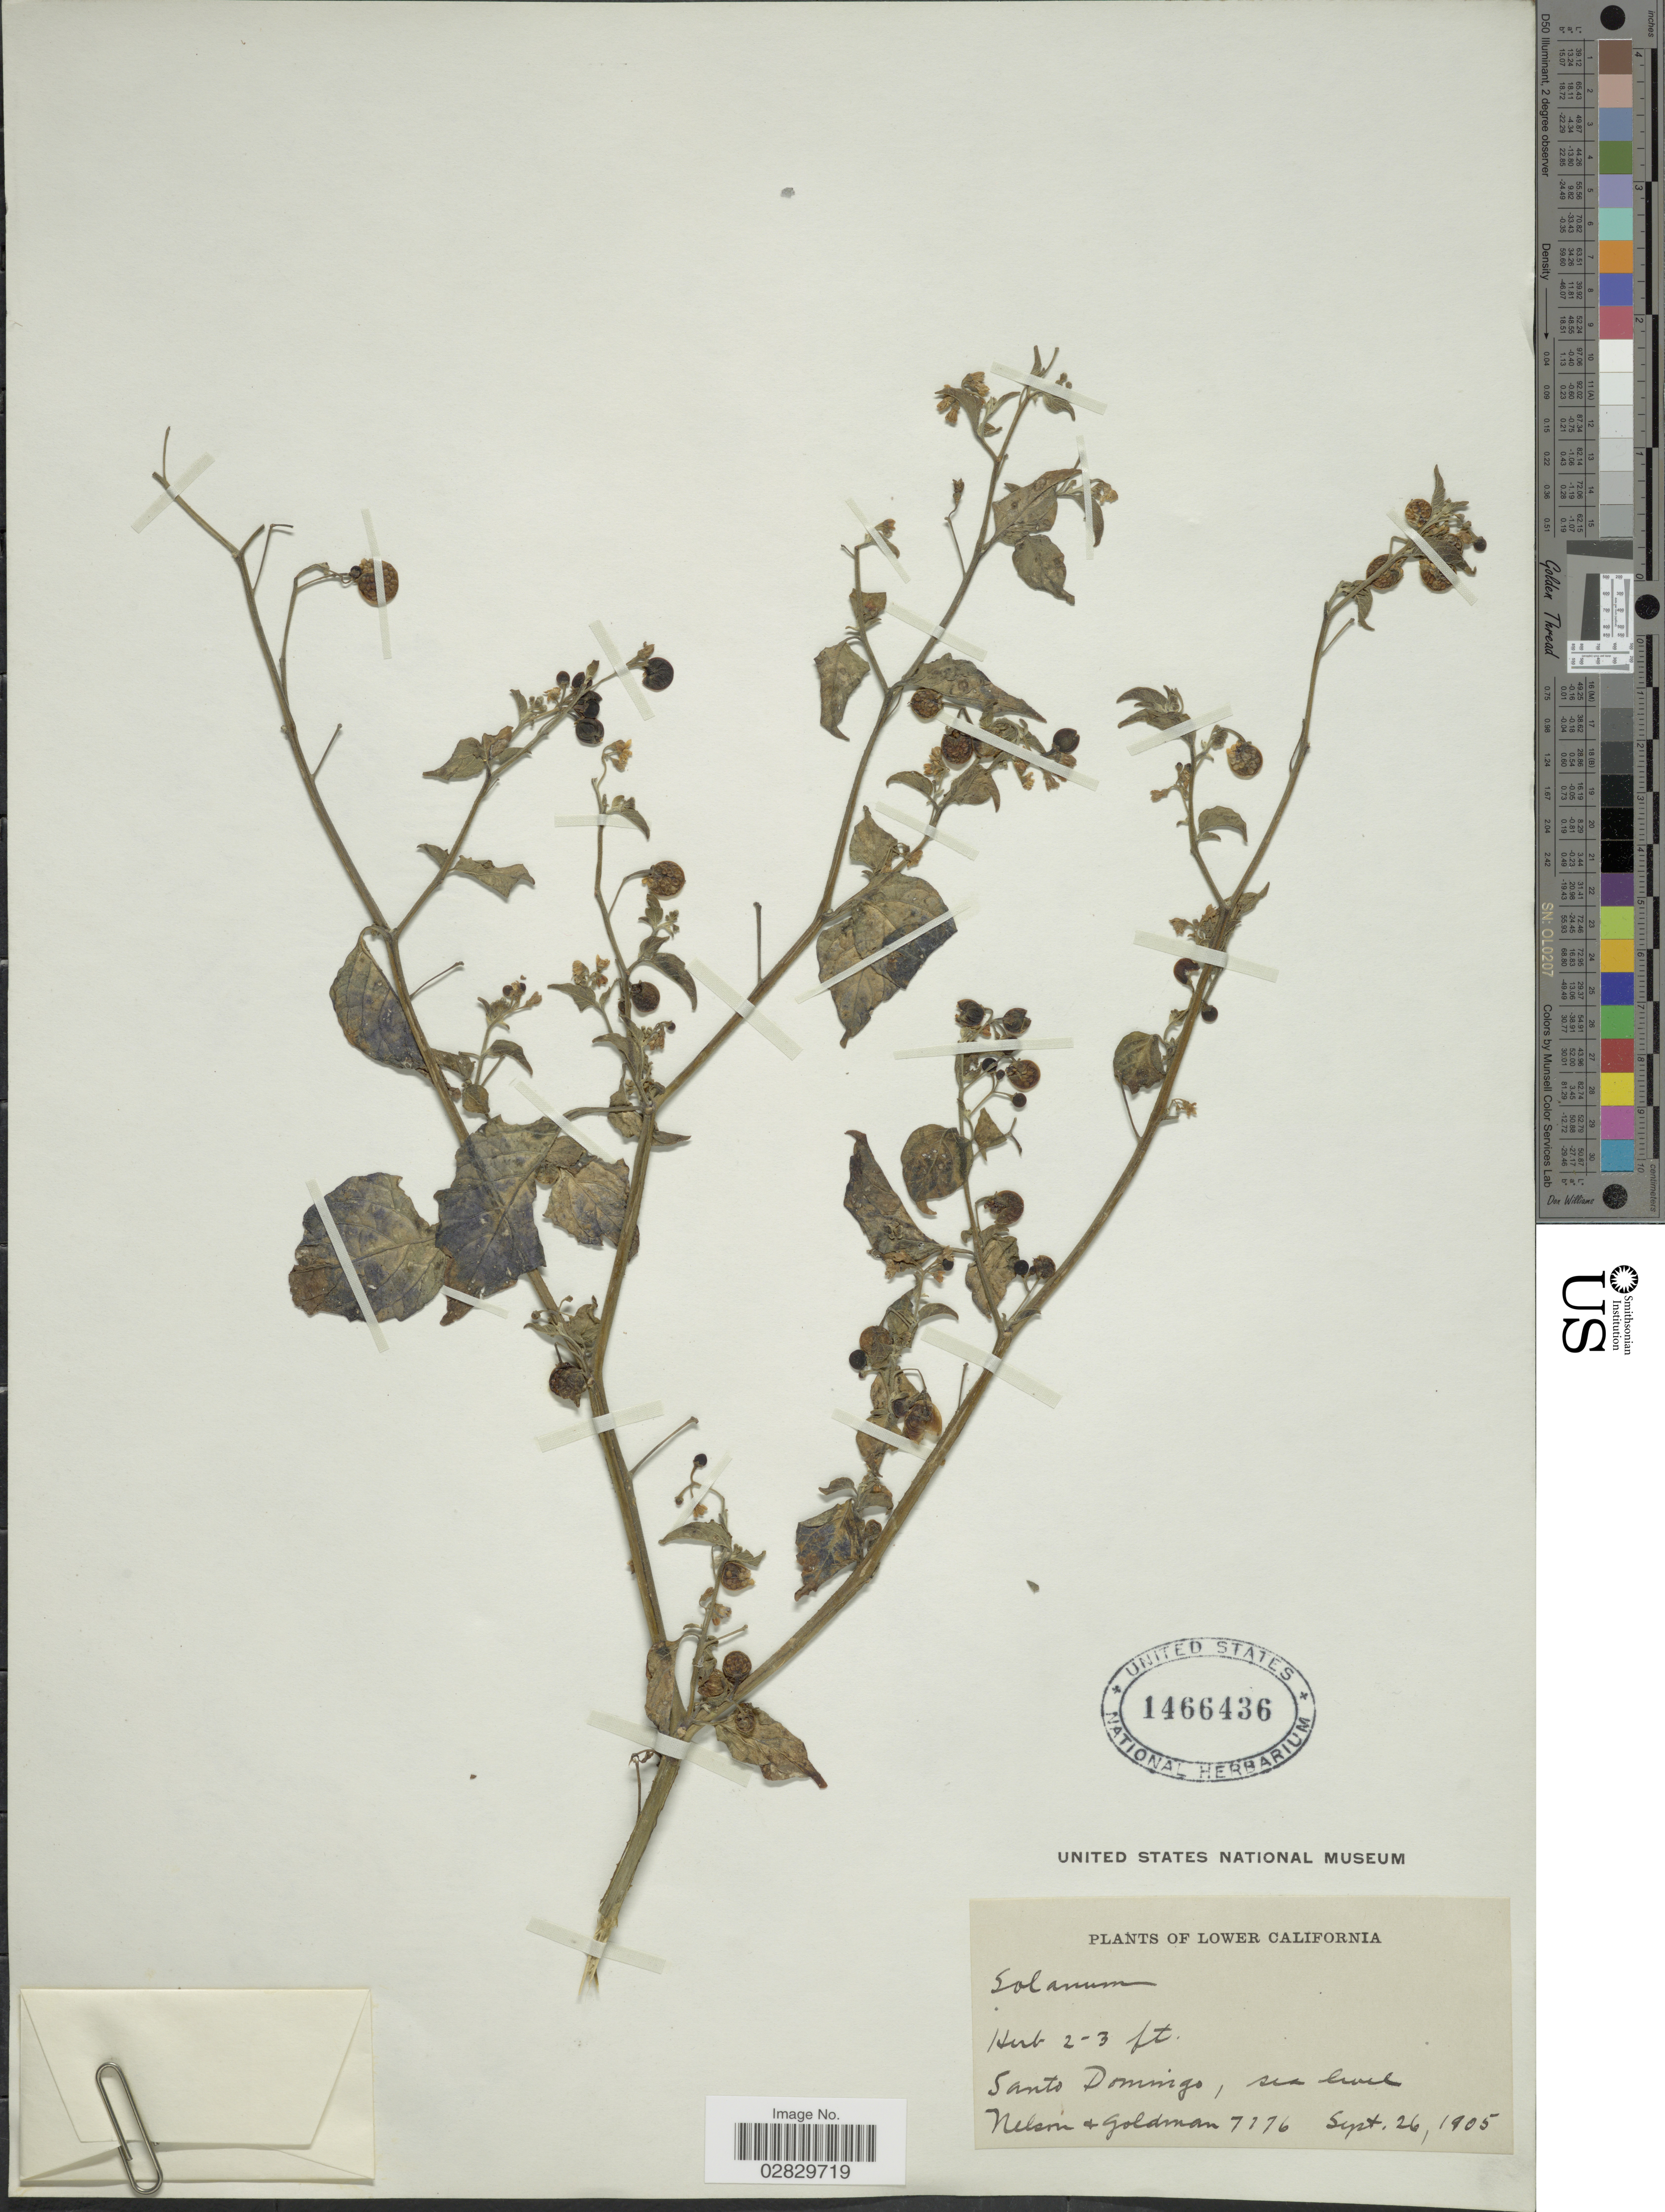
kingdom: Plantae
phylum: Tracheophyta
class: Magnoliopsida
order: Solanales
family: Solanaceae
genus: Solanum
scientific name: Solanum americanum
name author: Mill.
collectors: Nelson, -- & -- Goldman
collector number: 7176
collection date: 1905-09-26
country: Mexico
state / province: Baja California Sur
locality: Lower California, Santo Domingo.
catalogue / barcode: US 1466436